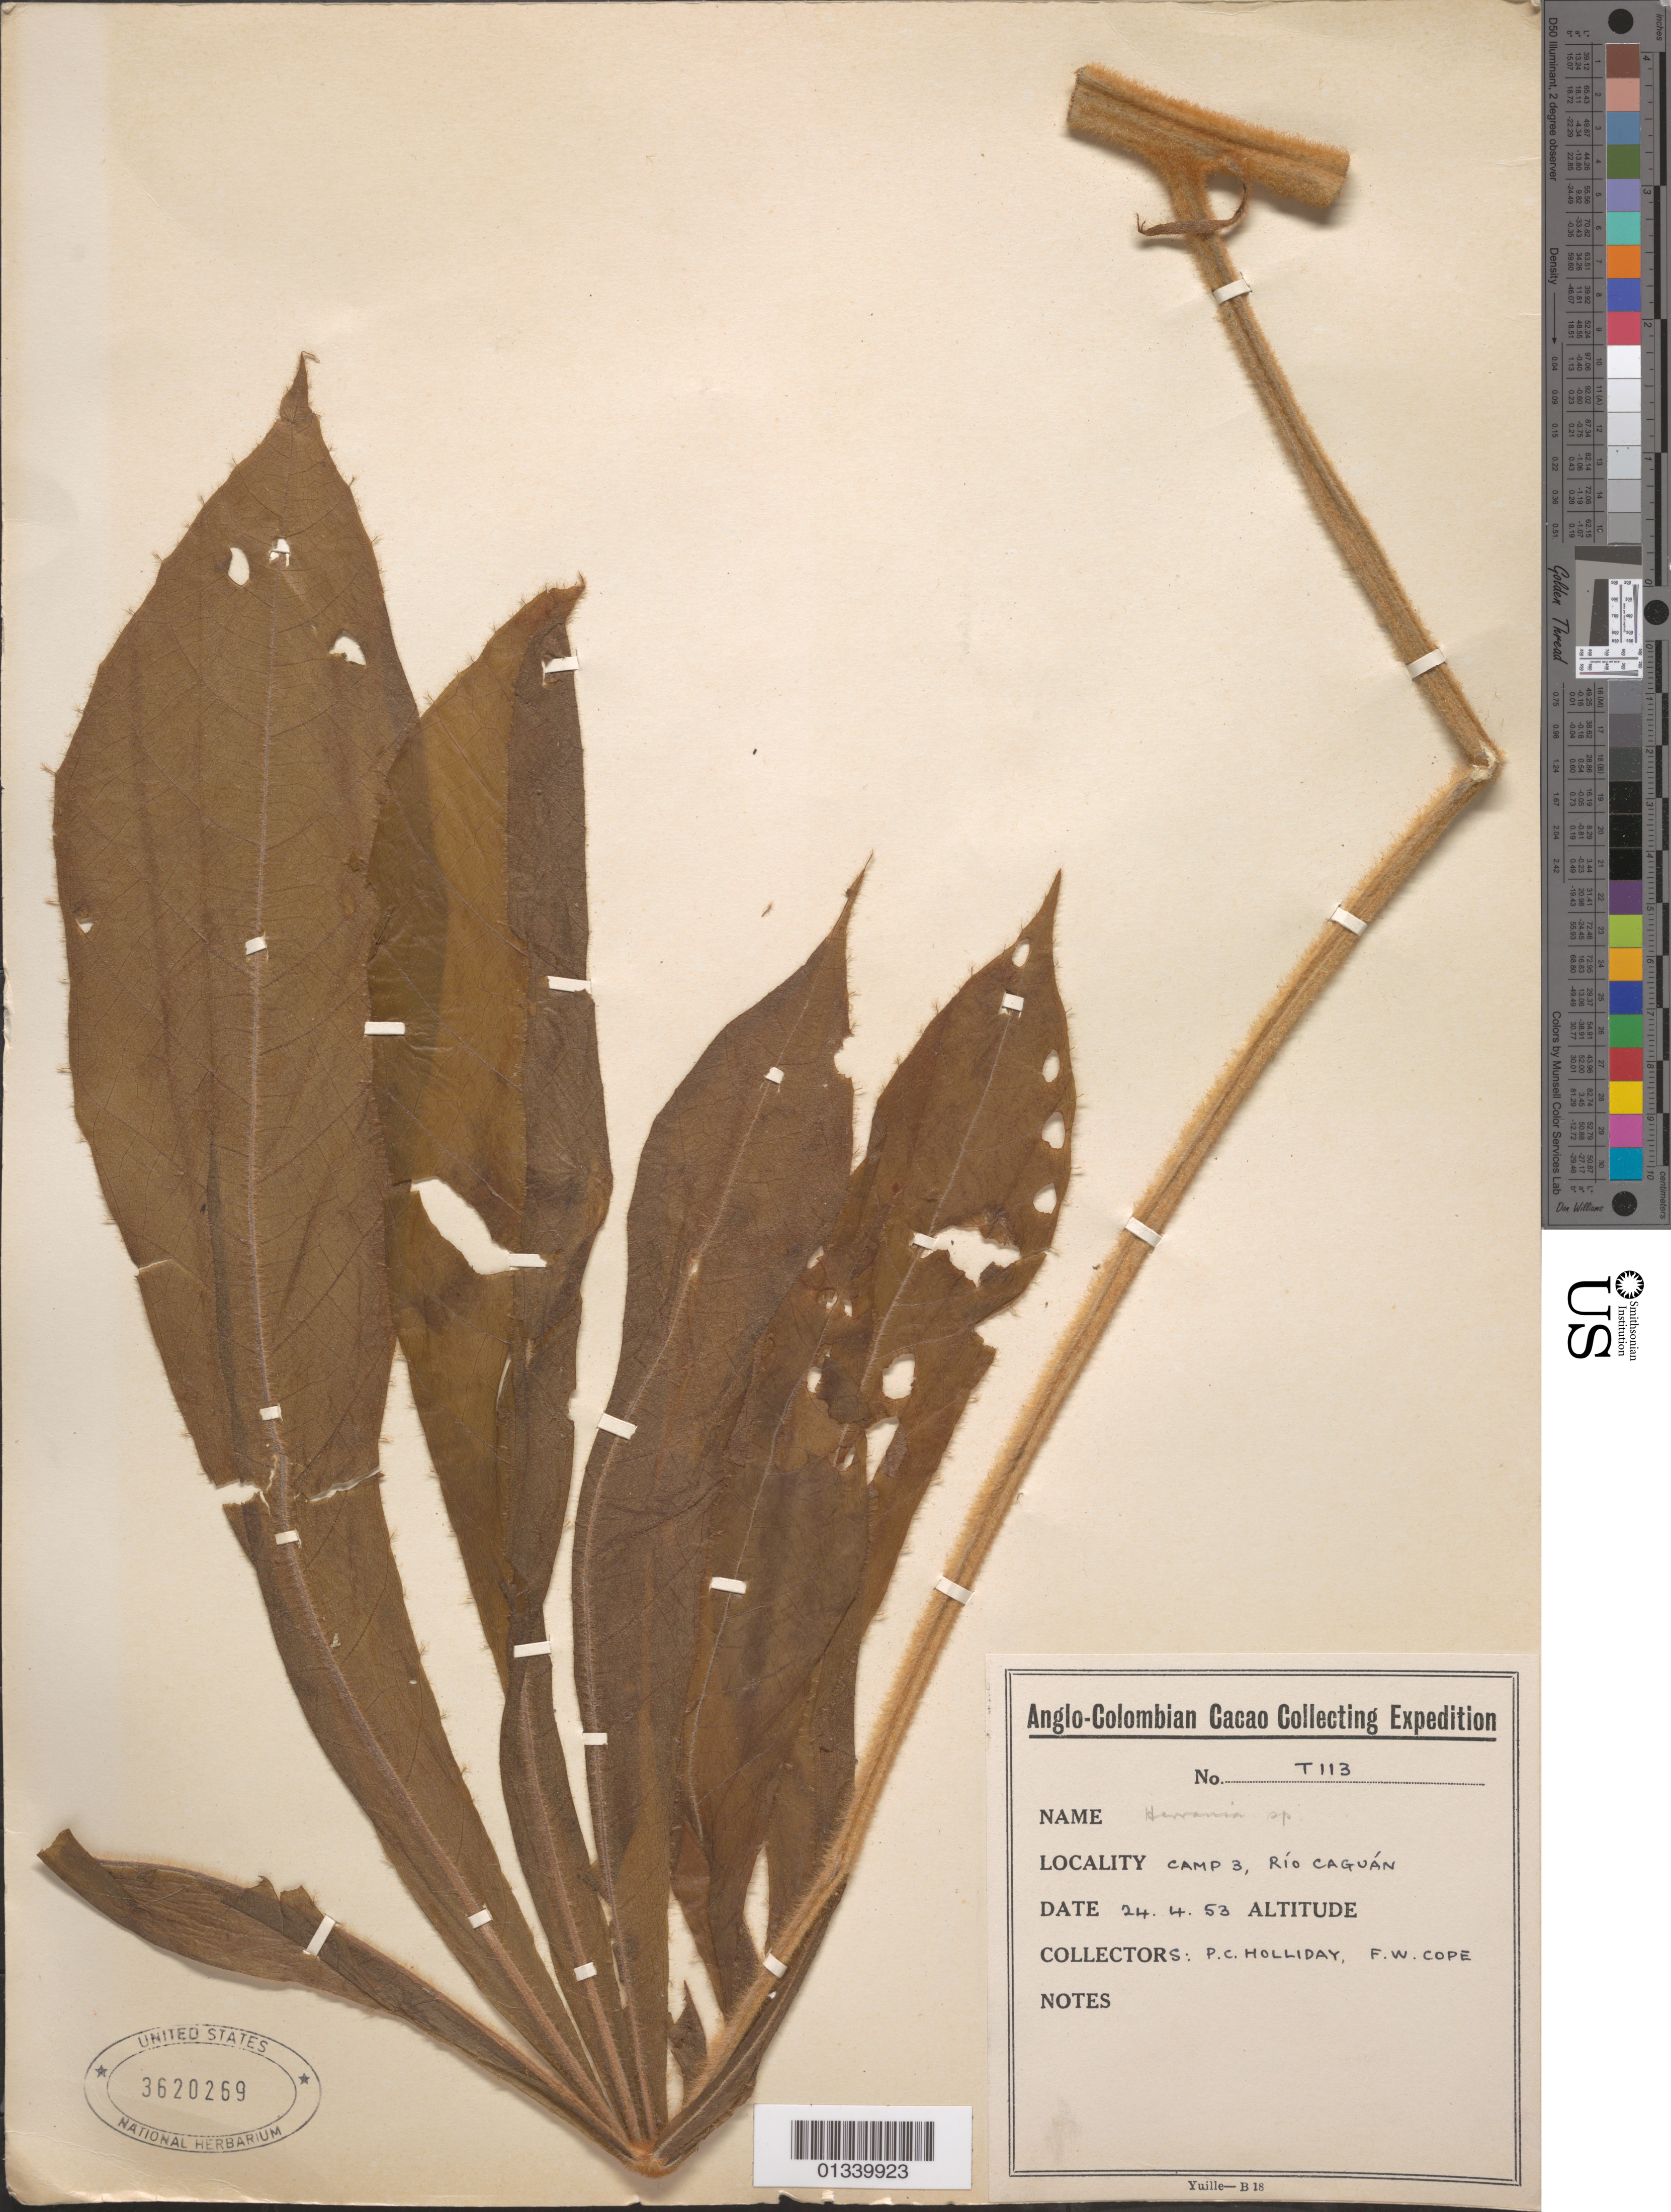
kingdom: Plantae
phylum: Tracheophyta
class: Magnoliopsida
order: Malvales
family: Malvaceae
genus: Herrania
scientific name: Herrania sp.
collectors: P. C. Holliday & F. Cope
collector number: T-113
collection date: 1953-04-24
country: Colombia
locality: Camp 3, Rio Caguan.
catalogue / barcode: US 3620269